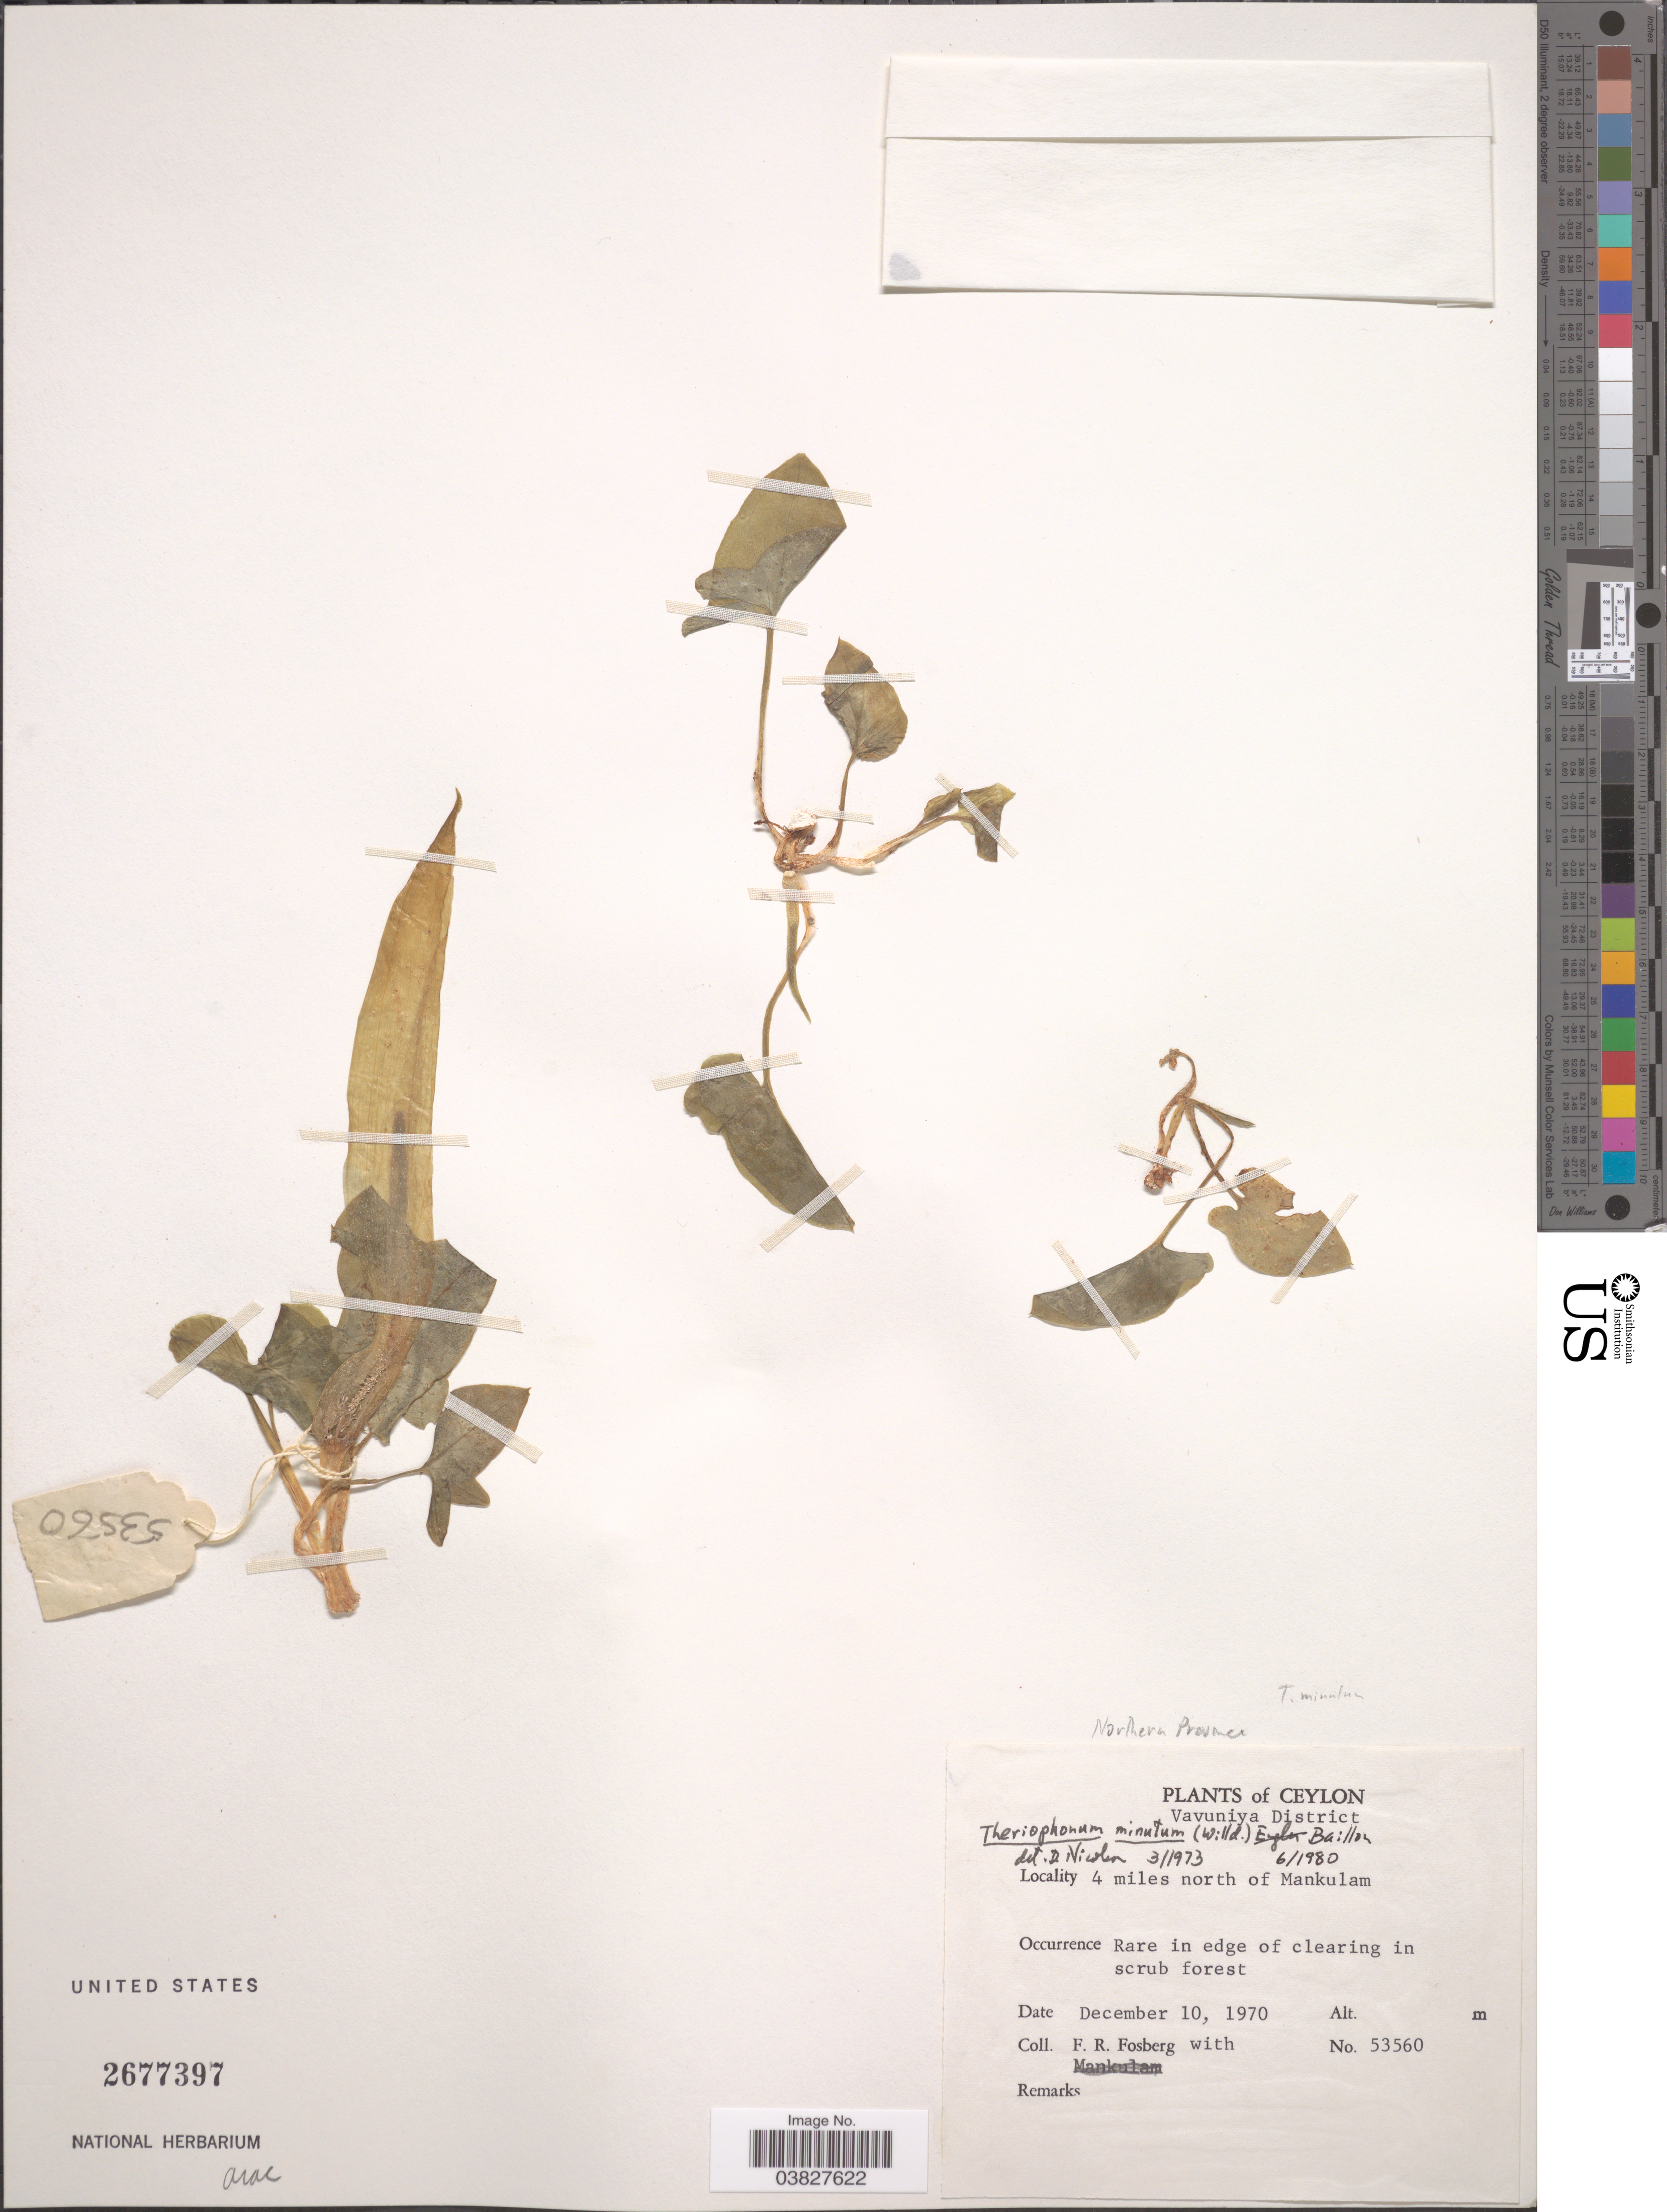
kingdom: Plantae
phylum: Tracheophyta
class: Liliopsida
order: Alismatales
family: Araceae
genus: Theriophonum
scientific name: Theriophonum minutum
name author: (Willd.) Baill.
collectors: F. R. Fosberg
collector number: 53560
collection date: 1970-12-10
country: Sri Lanka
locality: Ceylon. Vavuniya District. 4 miles north of Mankulam.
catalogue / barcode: US 2677397